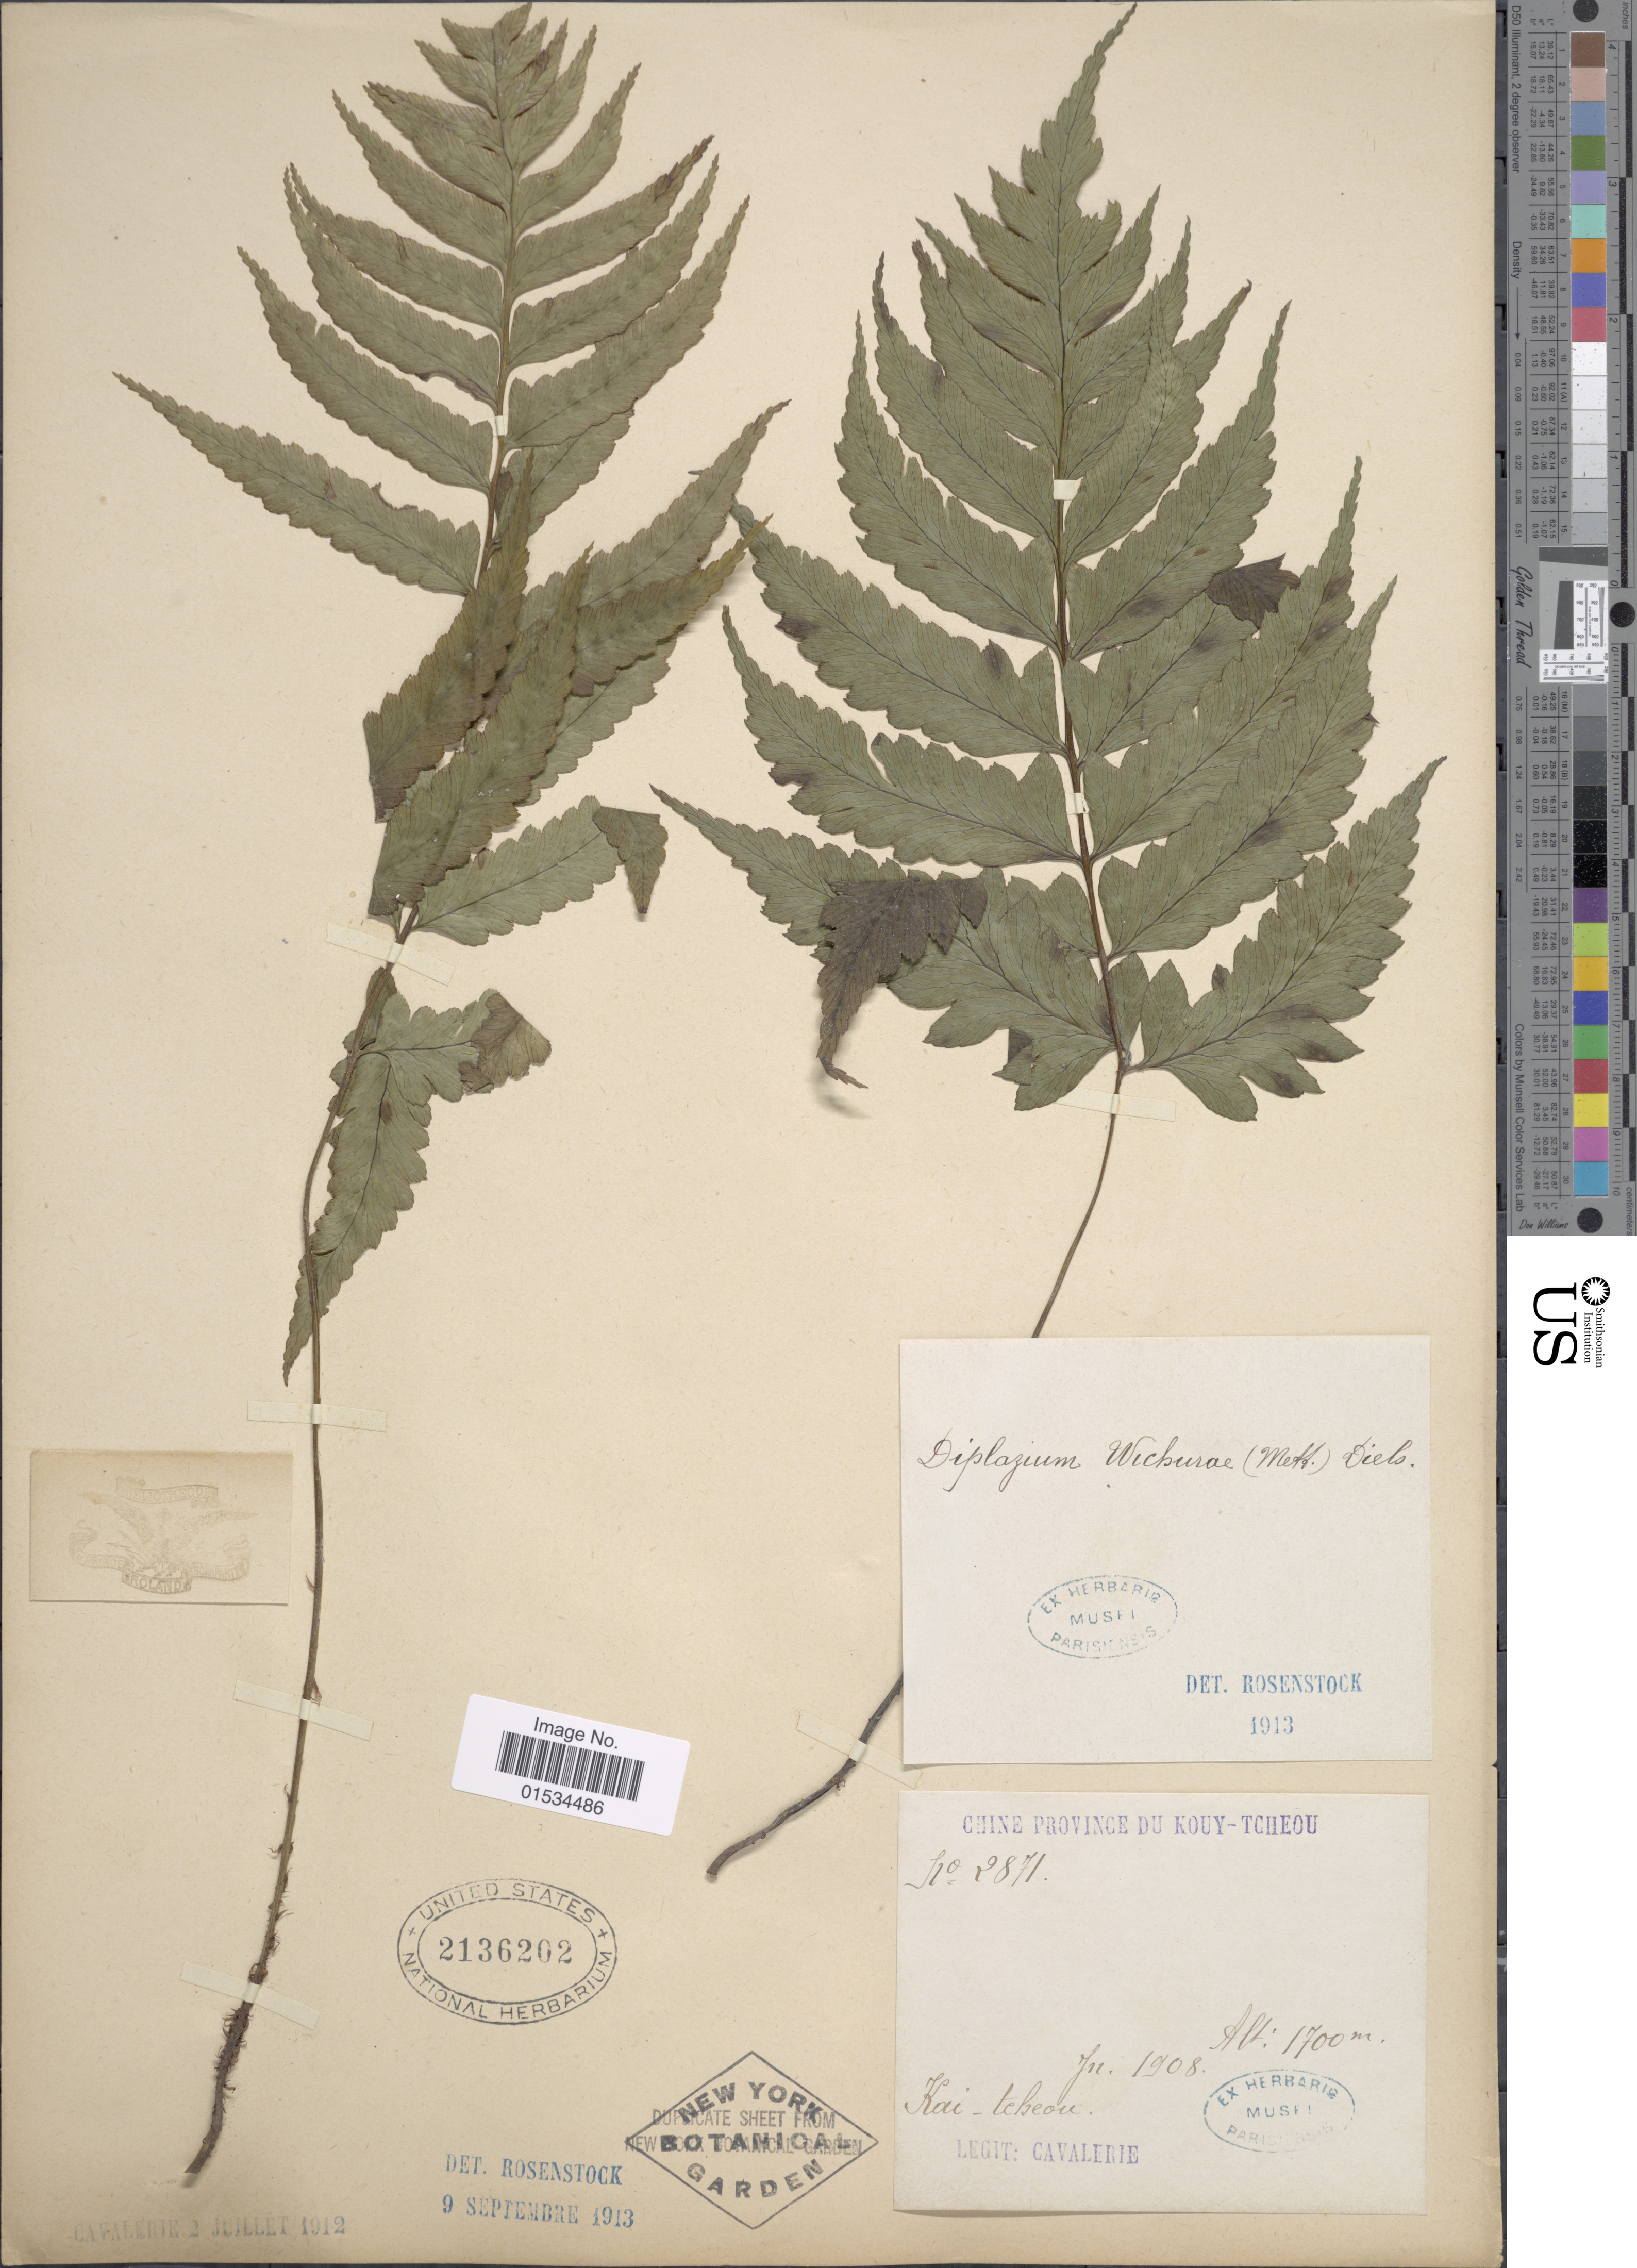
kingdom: Plantae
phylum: Tracheophyta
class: Polypodiopsida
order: Polypodiales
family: Athyriaceae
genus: Diplazium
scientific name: Diplazium wichurae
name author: (Mett.) Diels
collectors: -. Cavalerie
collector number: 2871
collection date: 1908-06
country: China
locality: Du Kouy-Tcheou, Kai-teheou [interpreted]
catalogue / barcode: US 2136202